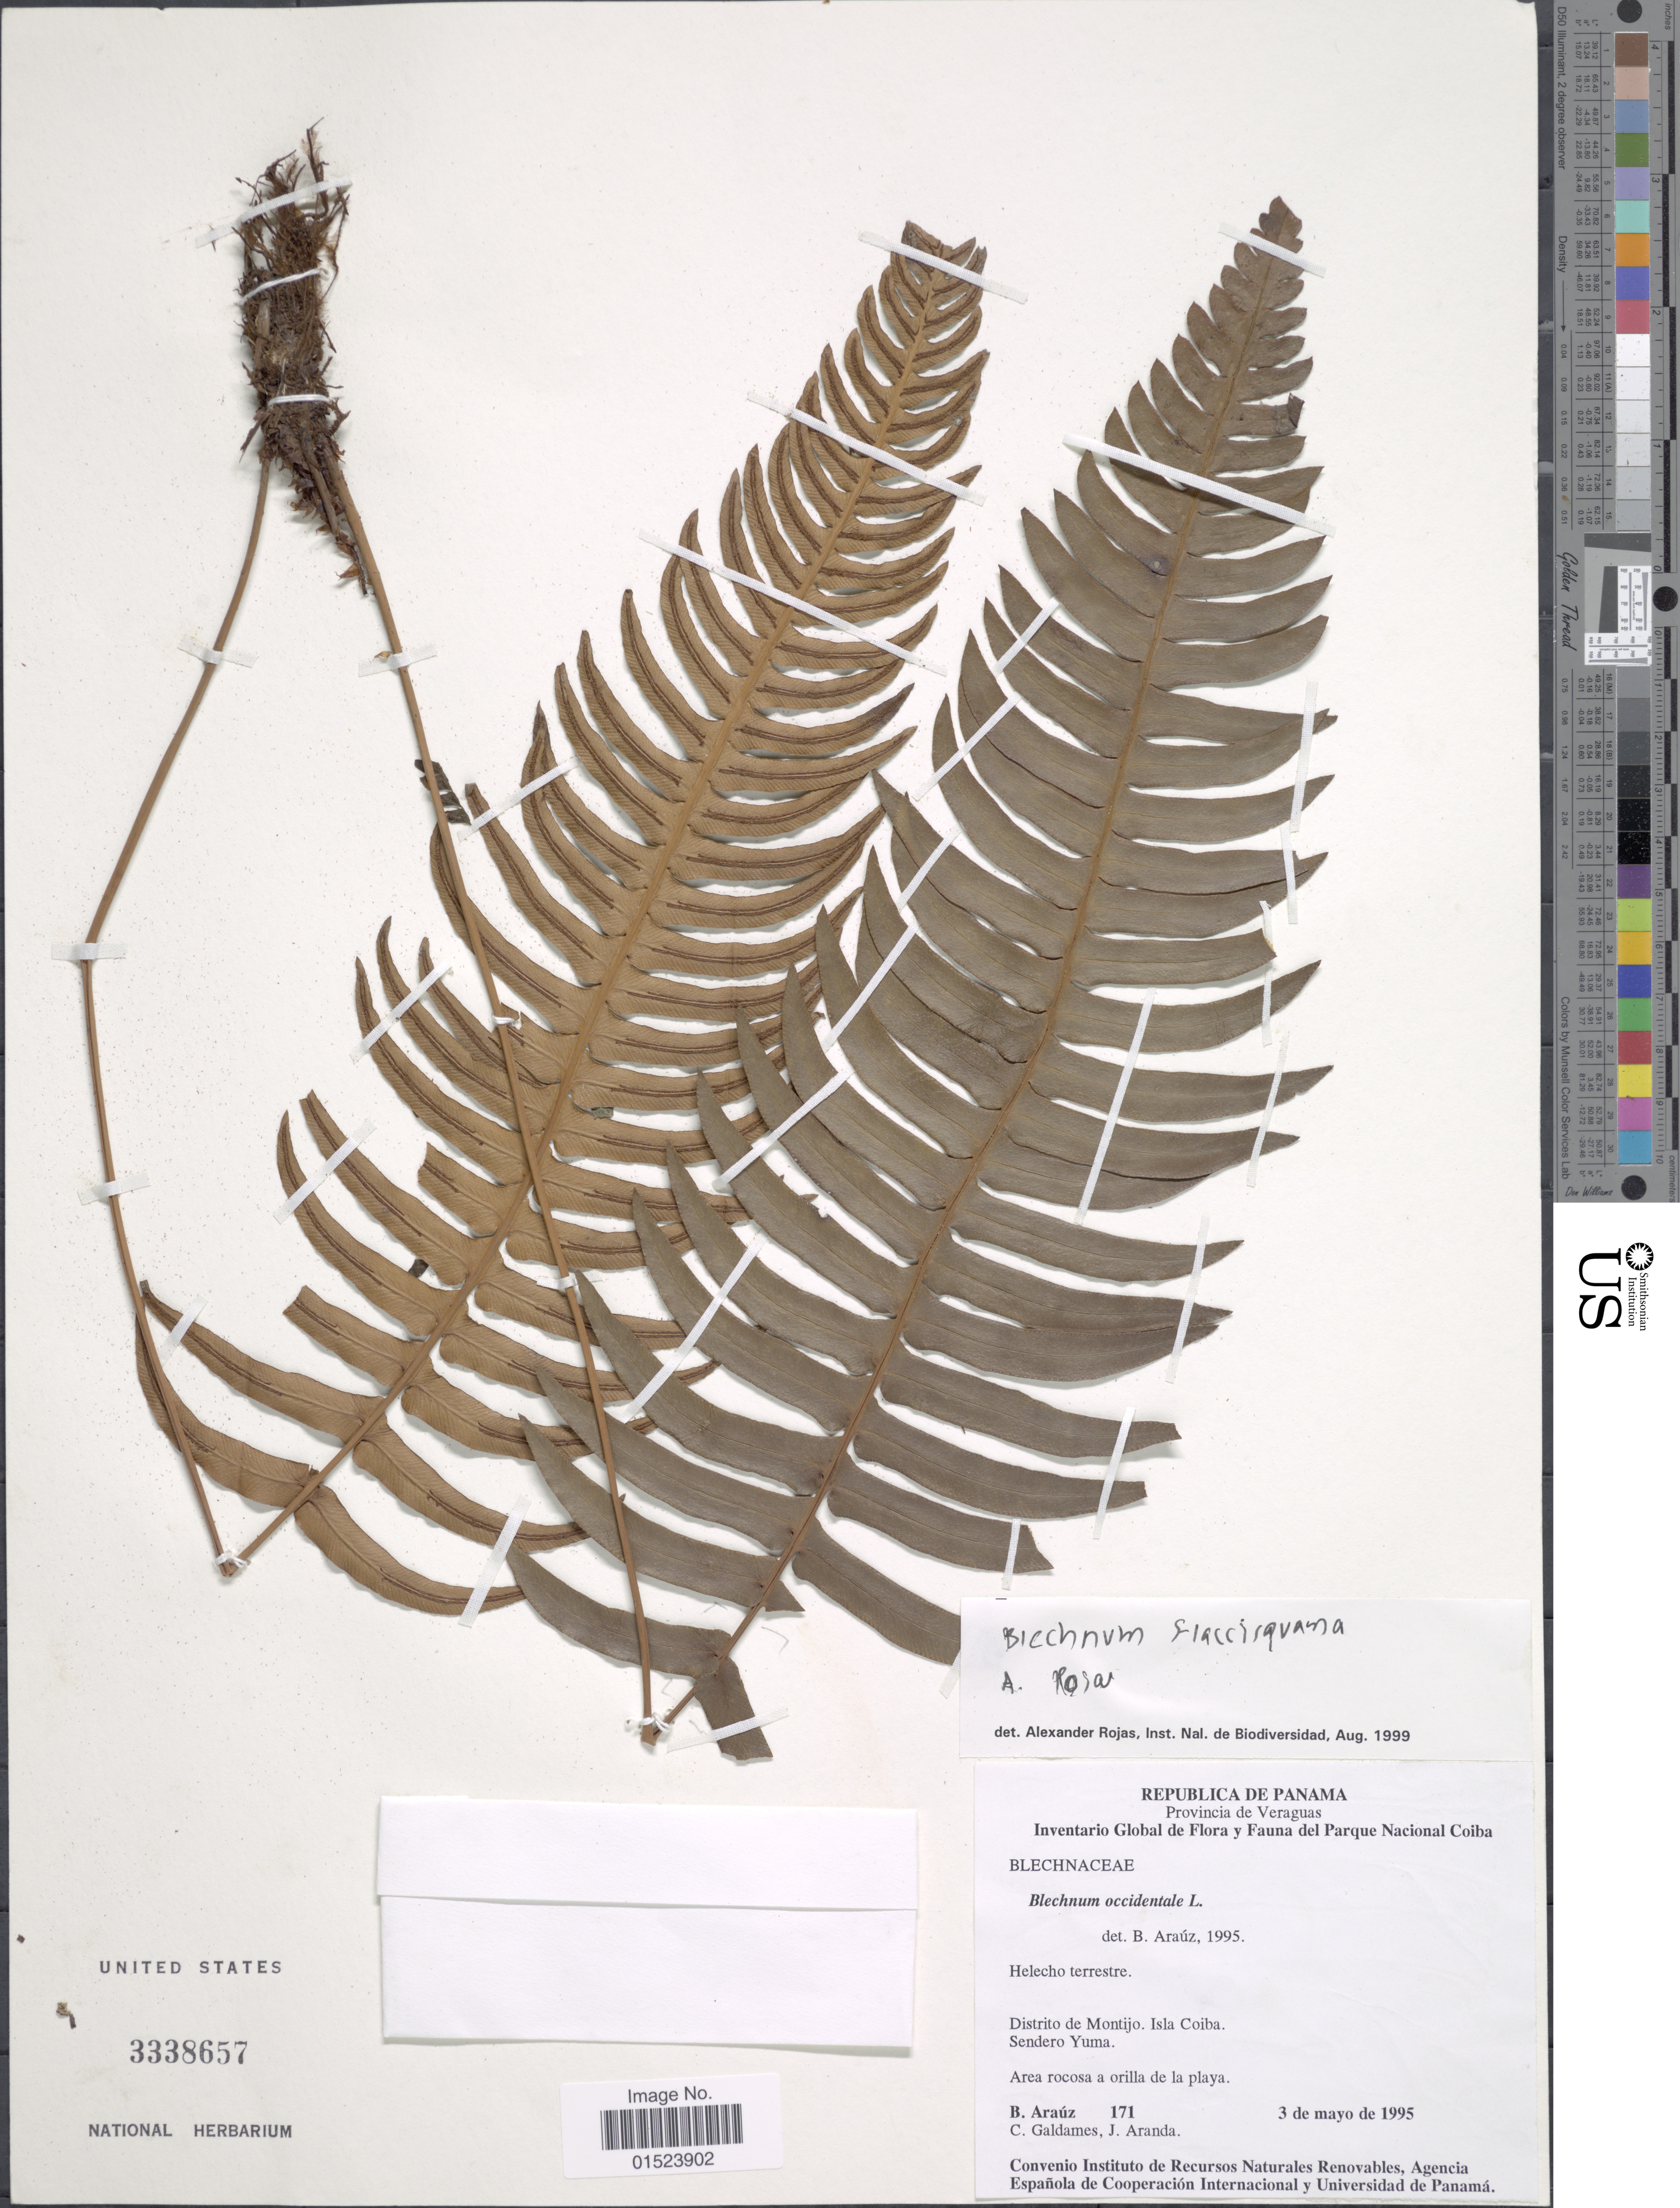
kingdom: Plantae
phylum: Tracheophyta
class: Polypodiopsida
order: Polypodiales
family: Blechnaceae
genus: Blechnum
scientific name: Blechnum flaccisquama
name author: A. Rojas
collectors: B. Araúz, C. Galdames & J. Aranda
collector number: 171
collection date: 1995-05-03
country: Panama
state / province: Veraguas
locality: Distrito de Montijo. Isla Coiba, Sendero Yuma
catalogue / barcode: US 3338657